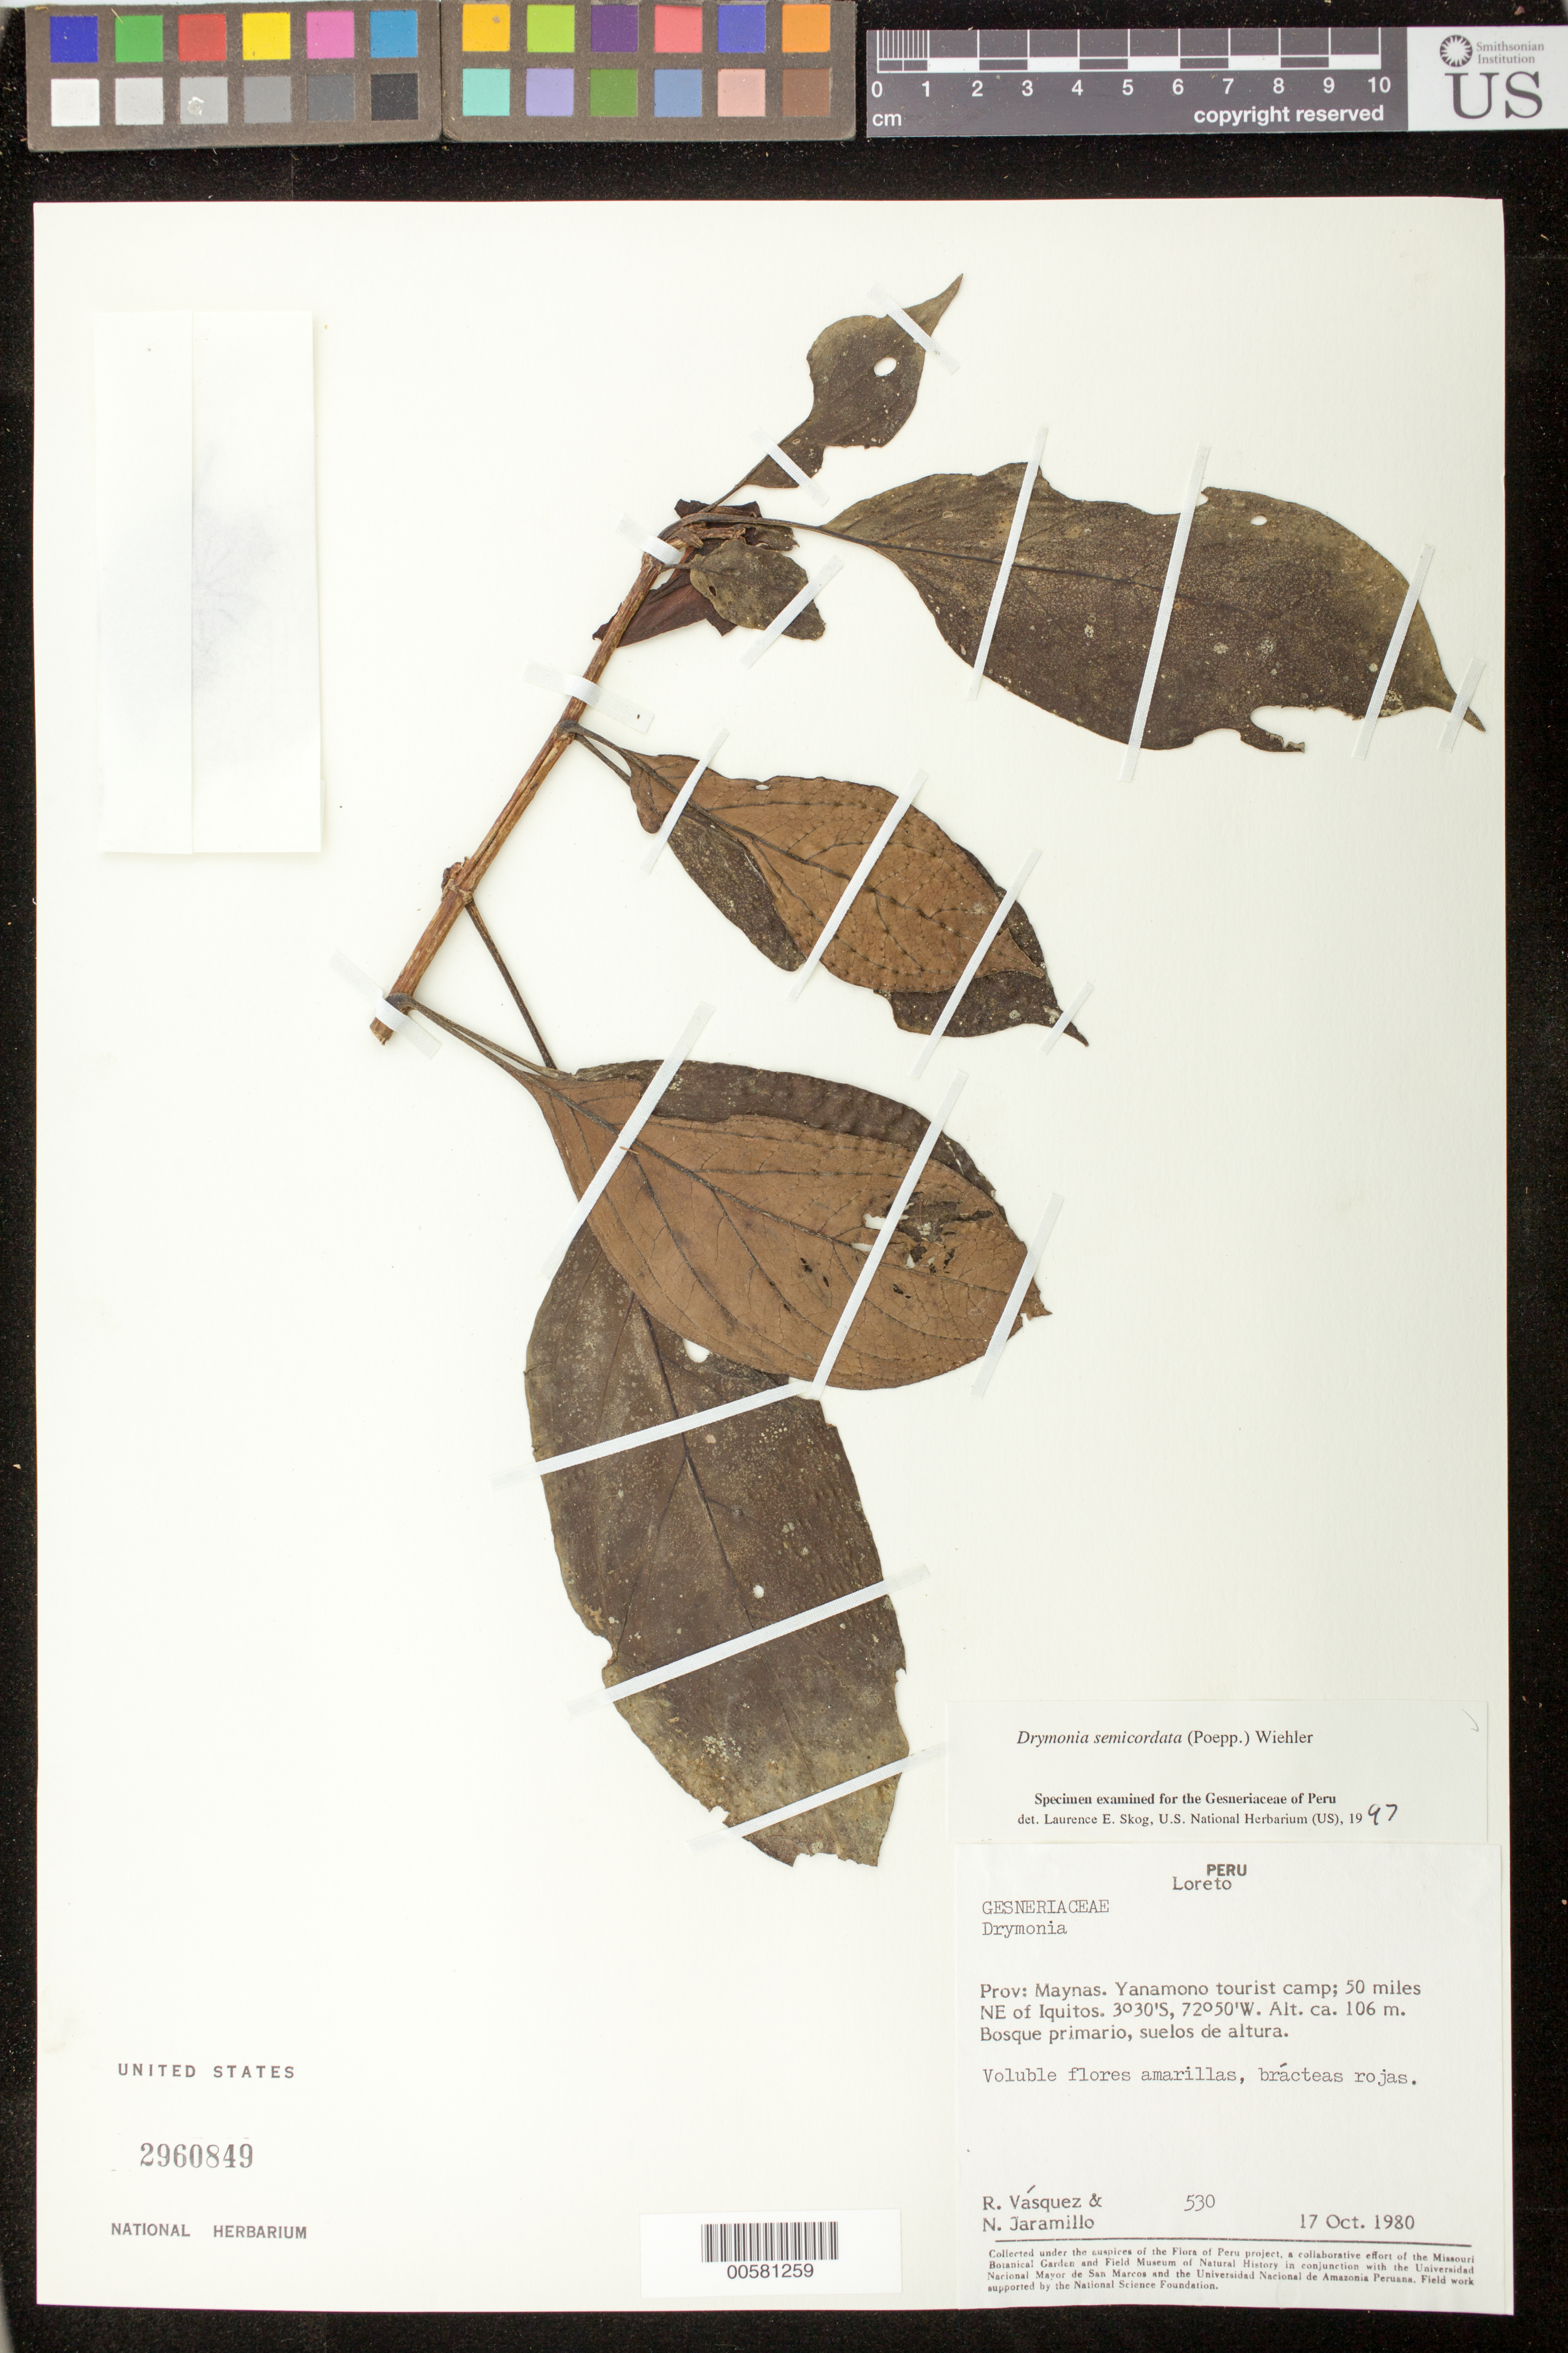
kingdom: Plantae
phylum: Tracheophyta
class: Magnoliopsida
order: Lamiales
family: Gesneriaceae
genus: Drymonia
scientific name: Drymonia semicordata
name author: (Poepp.) Wiehler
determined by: Skog, Laurence E.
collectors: R. Vásquez & N. Jaramillo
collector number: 530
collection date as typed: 17 Oct 1980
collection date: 1980-10-17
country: Peru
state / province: Loreto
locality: Prov. Maynas; Yanamono tourist camp, 50 miles NE of Iquitos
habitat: Bosque primario, suelos de altura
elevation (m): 106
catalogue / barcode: US 2960849